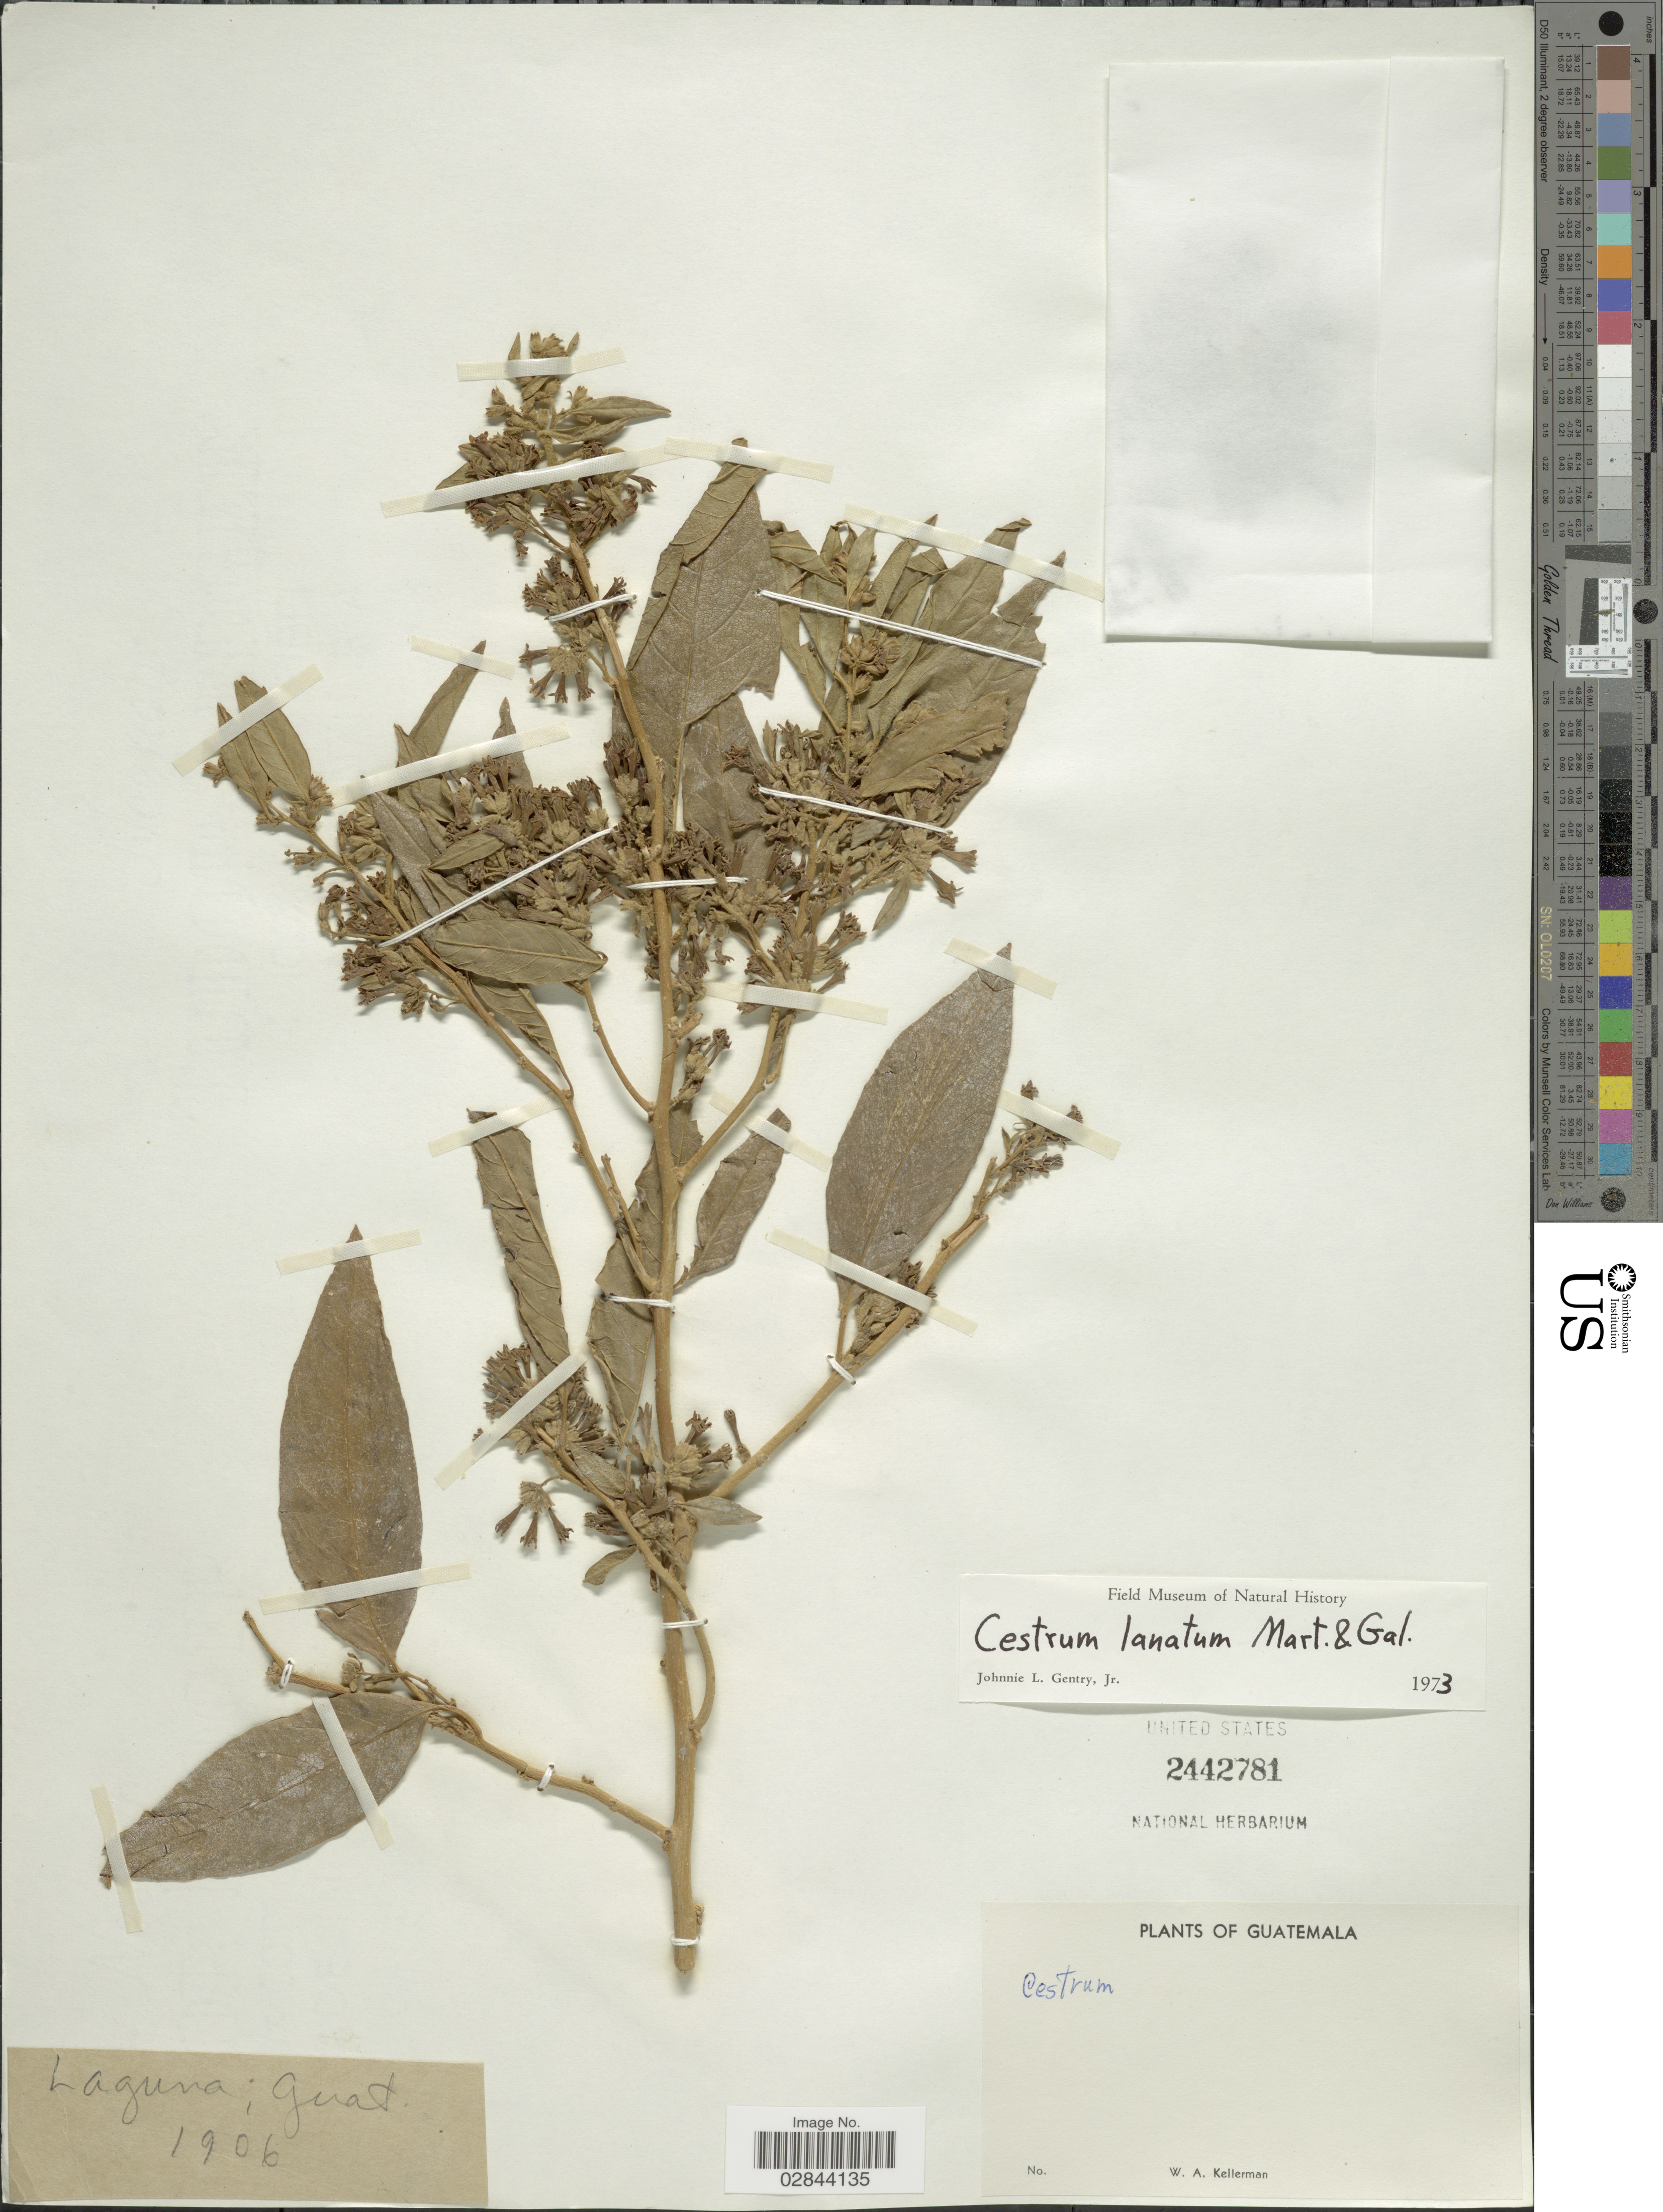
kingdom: Plantae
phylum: Tracheophyta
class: Magnoliopsida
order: Solanales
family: Solanaceae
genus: Cestrum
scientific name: Cestrum lanatum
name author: M. Martens & Galeotti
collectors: W. Kellerman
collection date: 1906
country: Guatemala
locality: Laguna.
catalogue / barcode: US 2442781